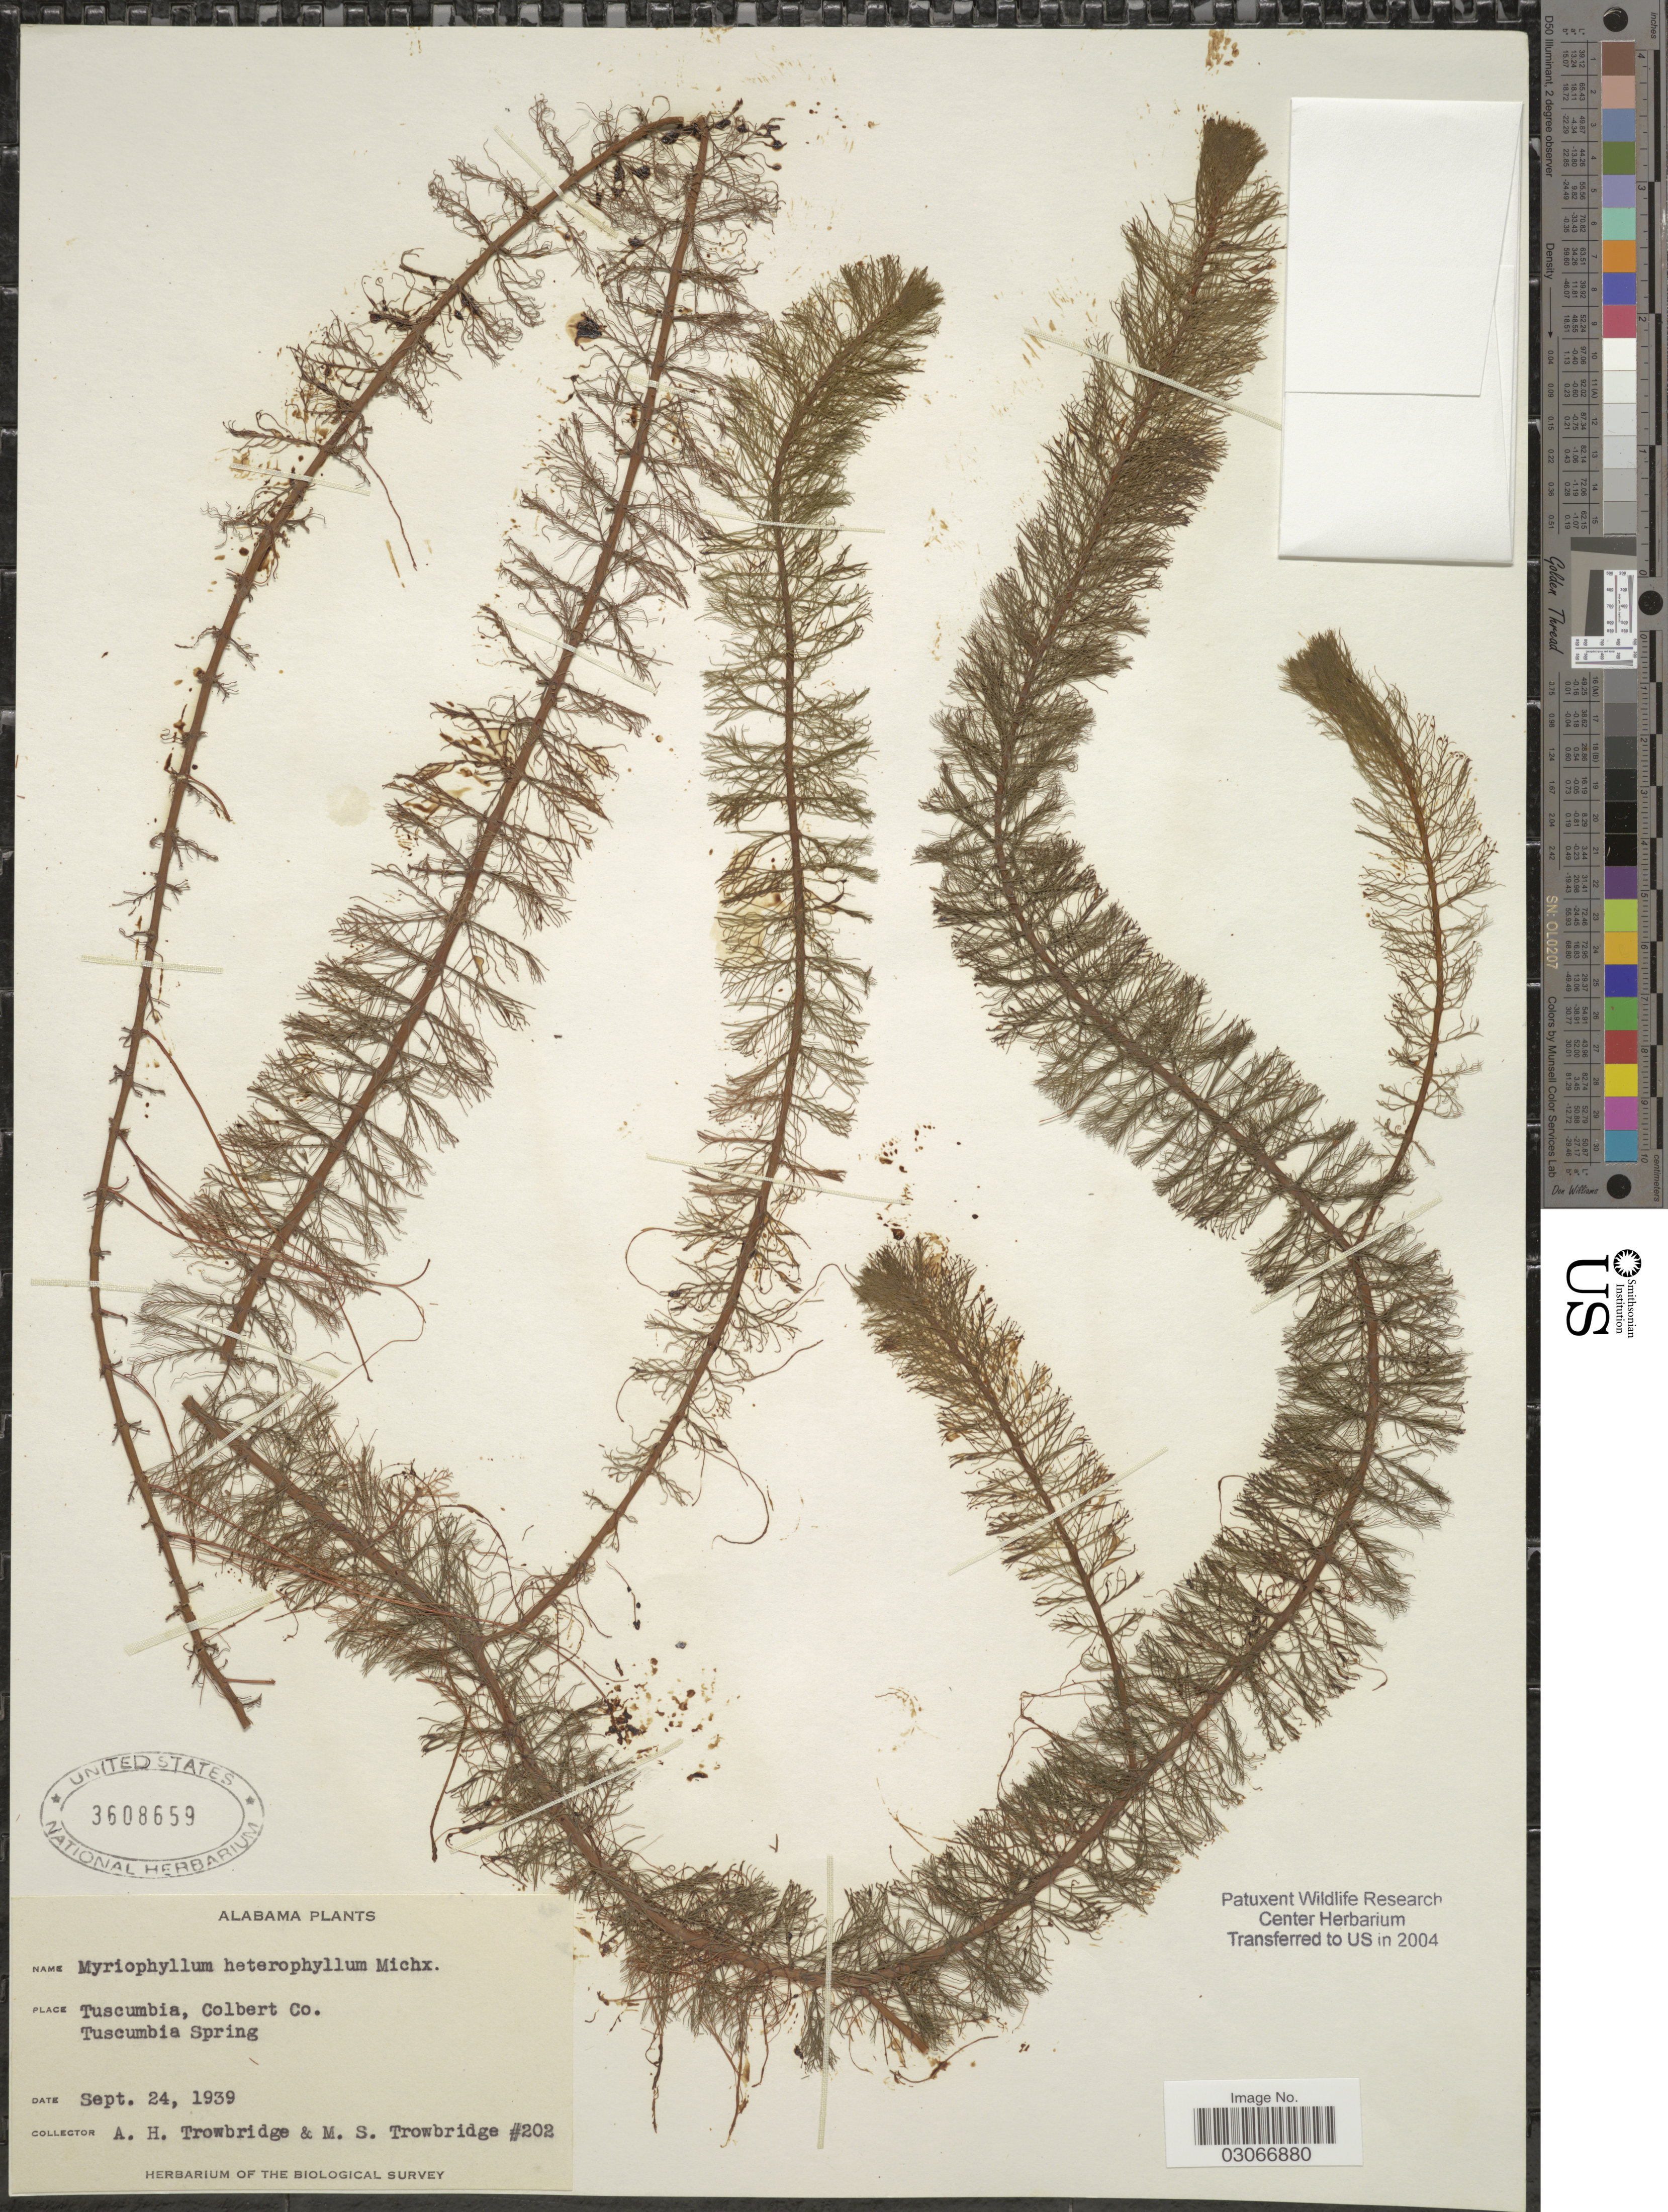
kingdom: Plantae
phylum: Tracheophyta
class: Magnoliopsida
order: Saxifragales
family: Haloragaceae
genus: Myriophyllum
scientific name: Myriophyllum heterophyllum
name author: Michx.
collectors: A. H. Trowbridge & M. Trowbridge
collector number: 202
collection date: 1939-09-24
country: United States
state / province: Alabama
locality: Tuscumbia, Colbert Co. Tuscumbia Spring.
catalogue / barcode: US 3608659